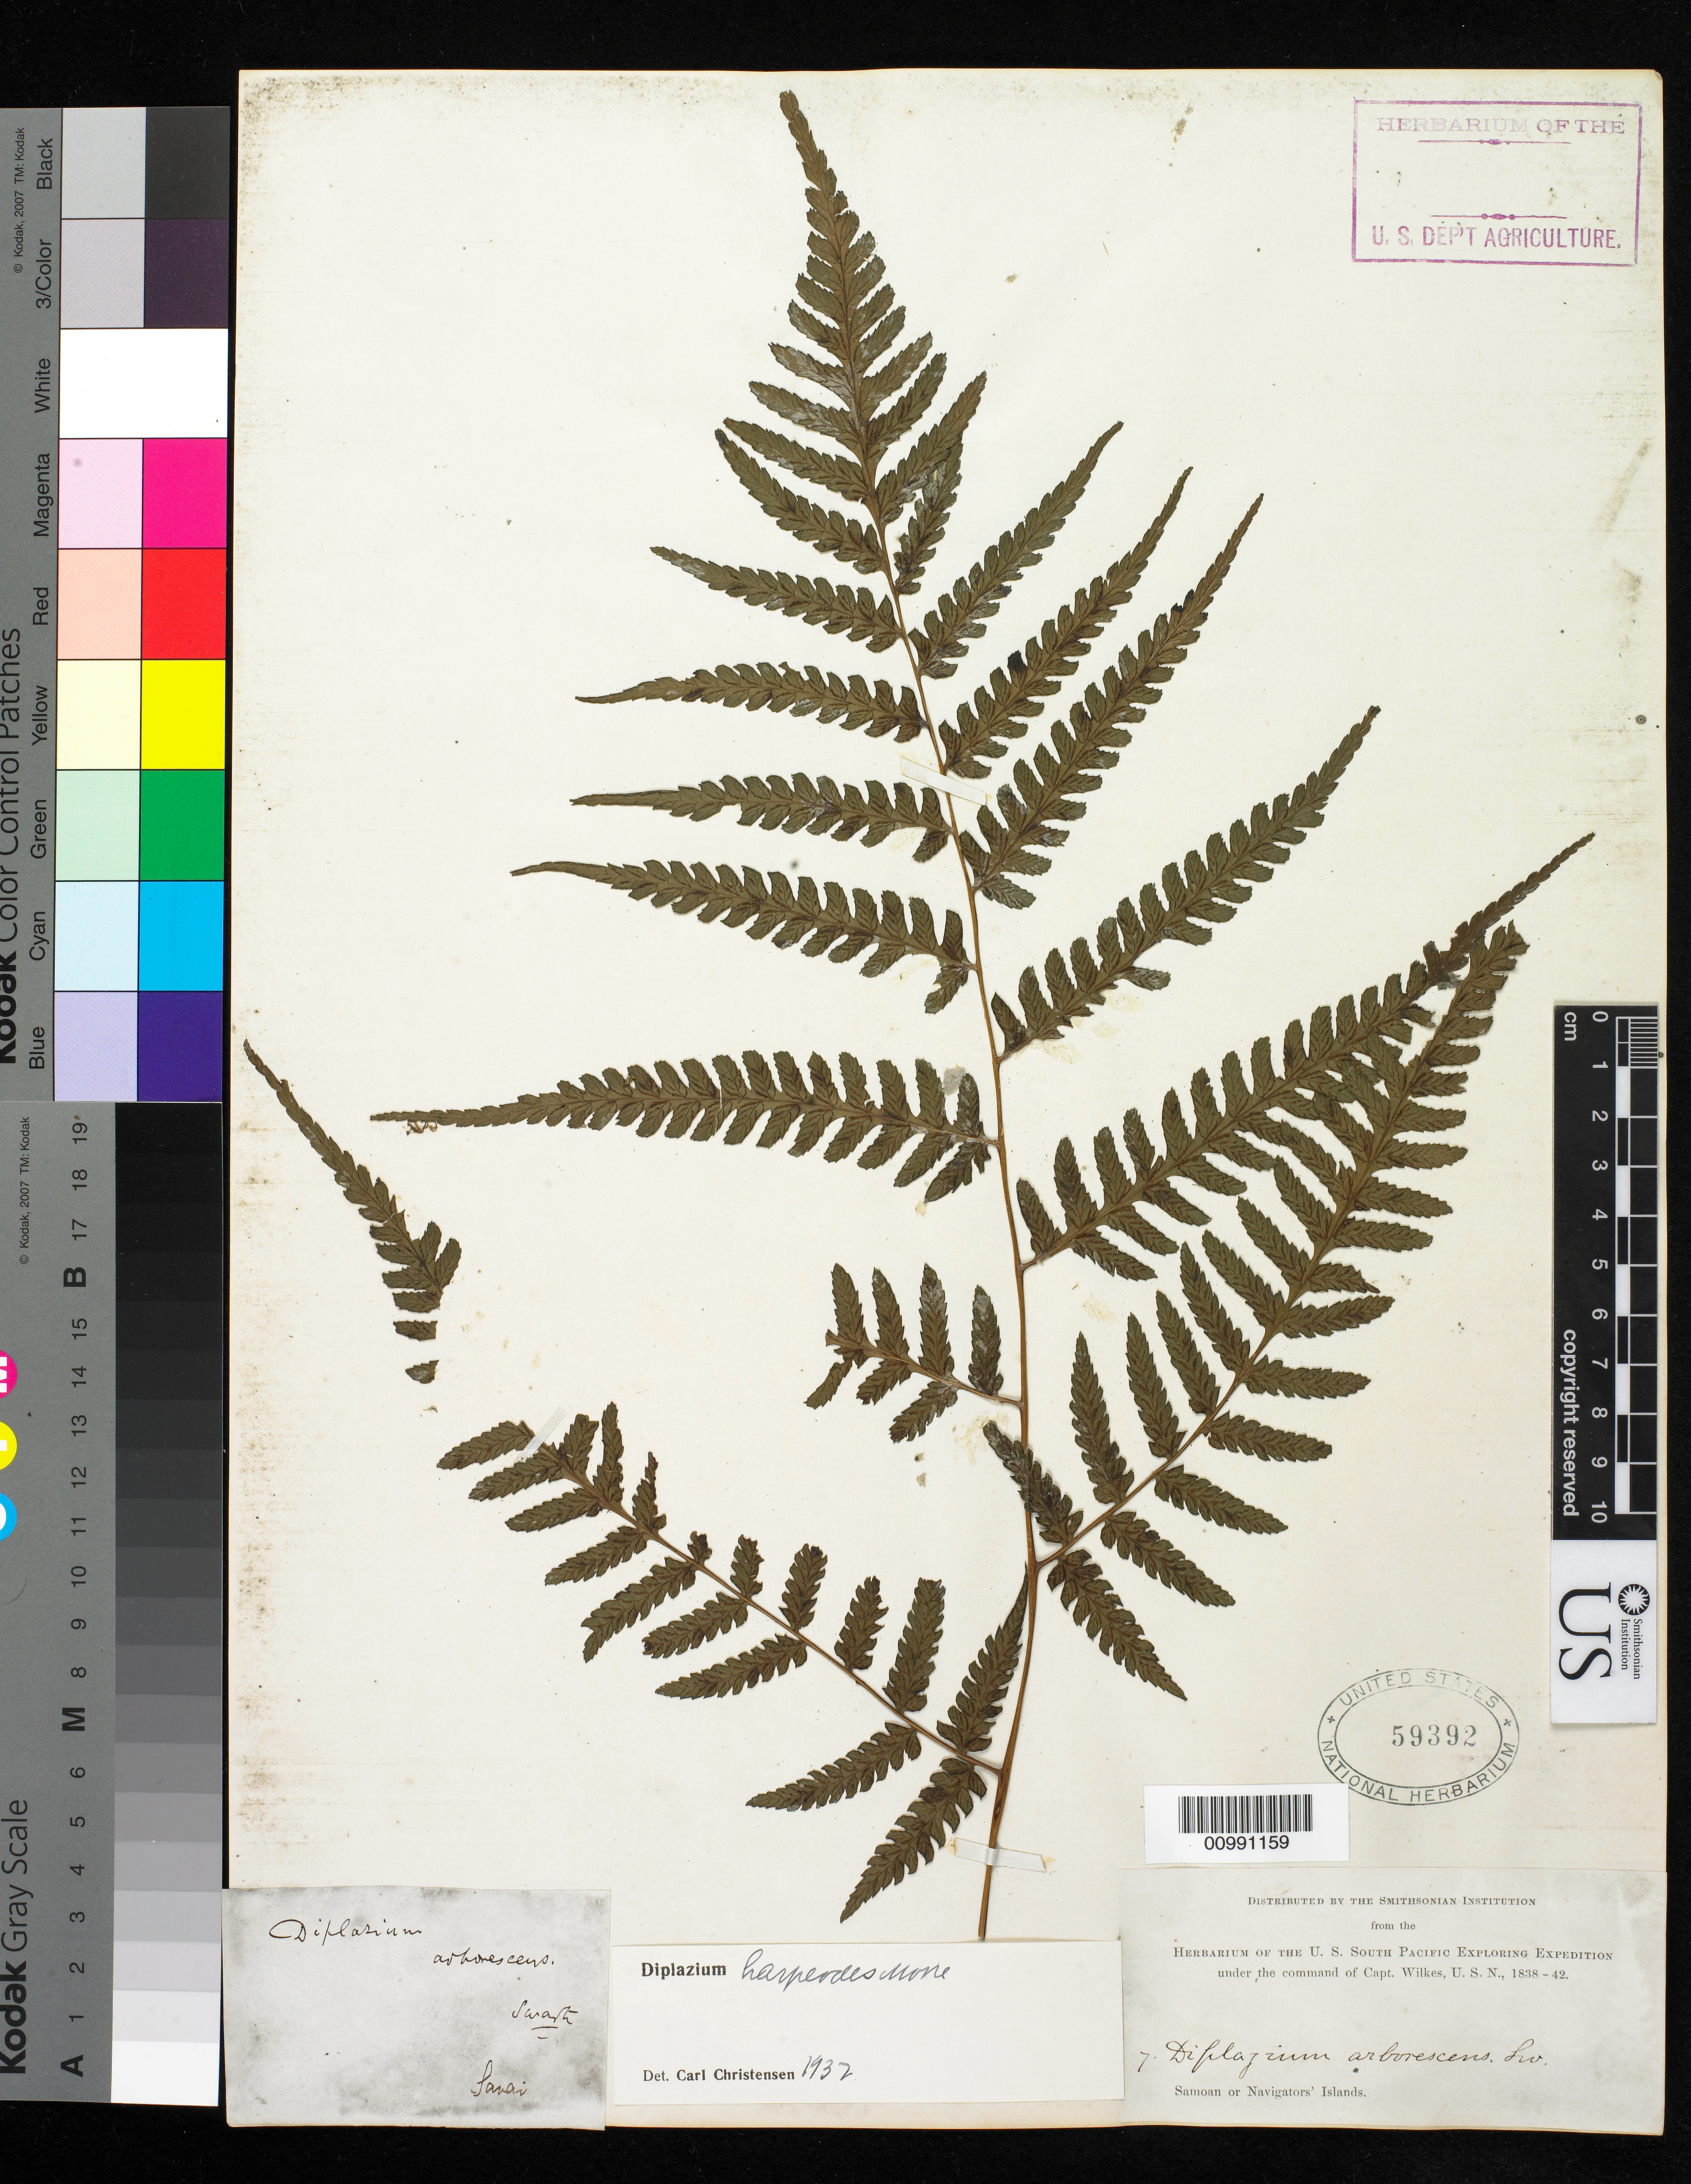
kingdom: Plantae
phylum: Tracheophyta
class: Polypodiopsida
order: Polypodiales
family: Athyriaceae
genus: Diplazium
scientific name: Diplazium harpeodes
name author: T. Moore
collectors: Wilkes Explor. Exped.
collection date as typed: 1838 to -- --- 1842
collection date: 1838/1842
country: American Samoa / Samoa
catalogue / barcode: US 59392